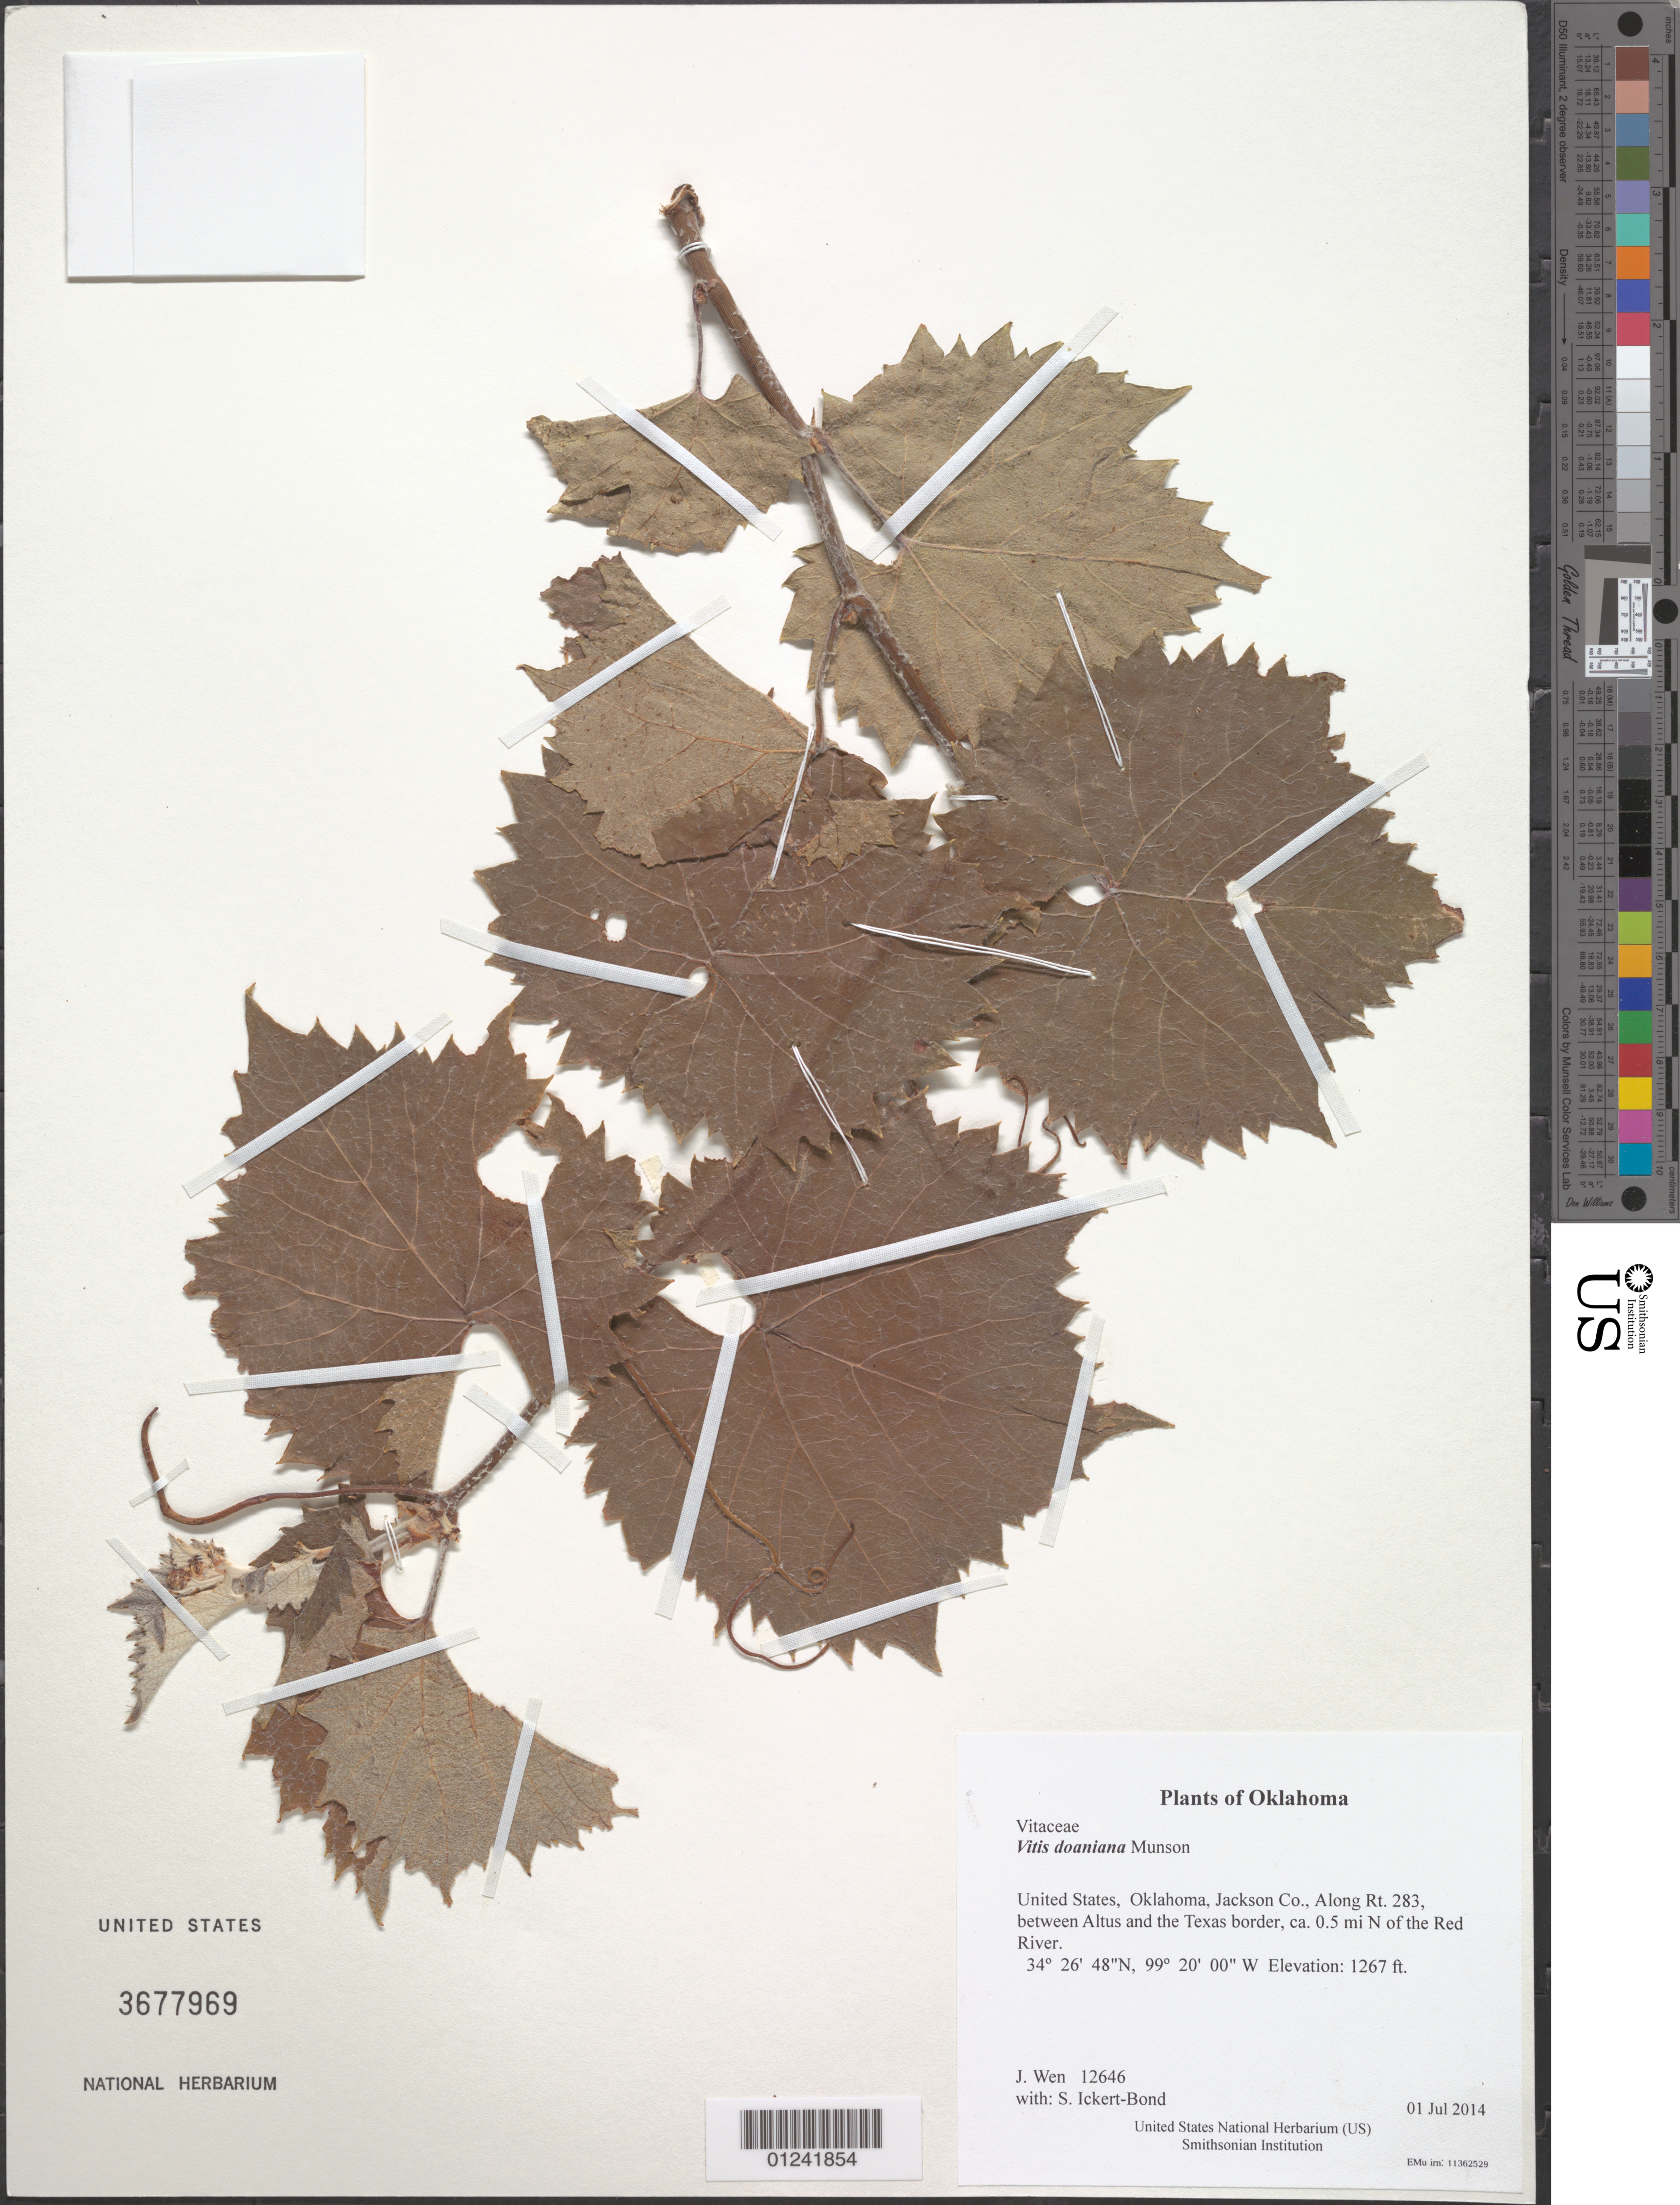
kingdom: Plantae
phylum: Tracheophyta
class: Magnoliopsida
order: Vitales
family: Vitaceae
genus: Vitis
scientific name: Vitis doaniana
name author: Munson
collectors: J. Wen & S. Ickert-Bond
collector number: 12646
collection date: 2014-07-01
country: United States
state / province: Oklahoma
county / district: Jackson Co.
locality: Along Rt. 283, between Altus and the Texas border, ca. 0.5 mi N of the Red River.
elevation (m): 386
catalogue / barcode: US 3677969